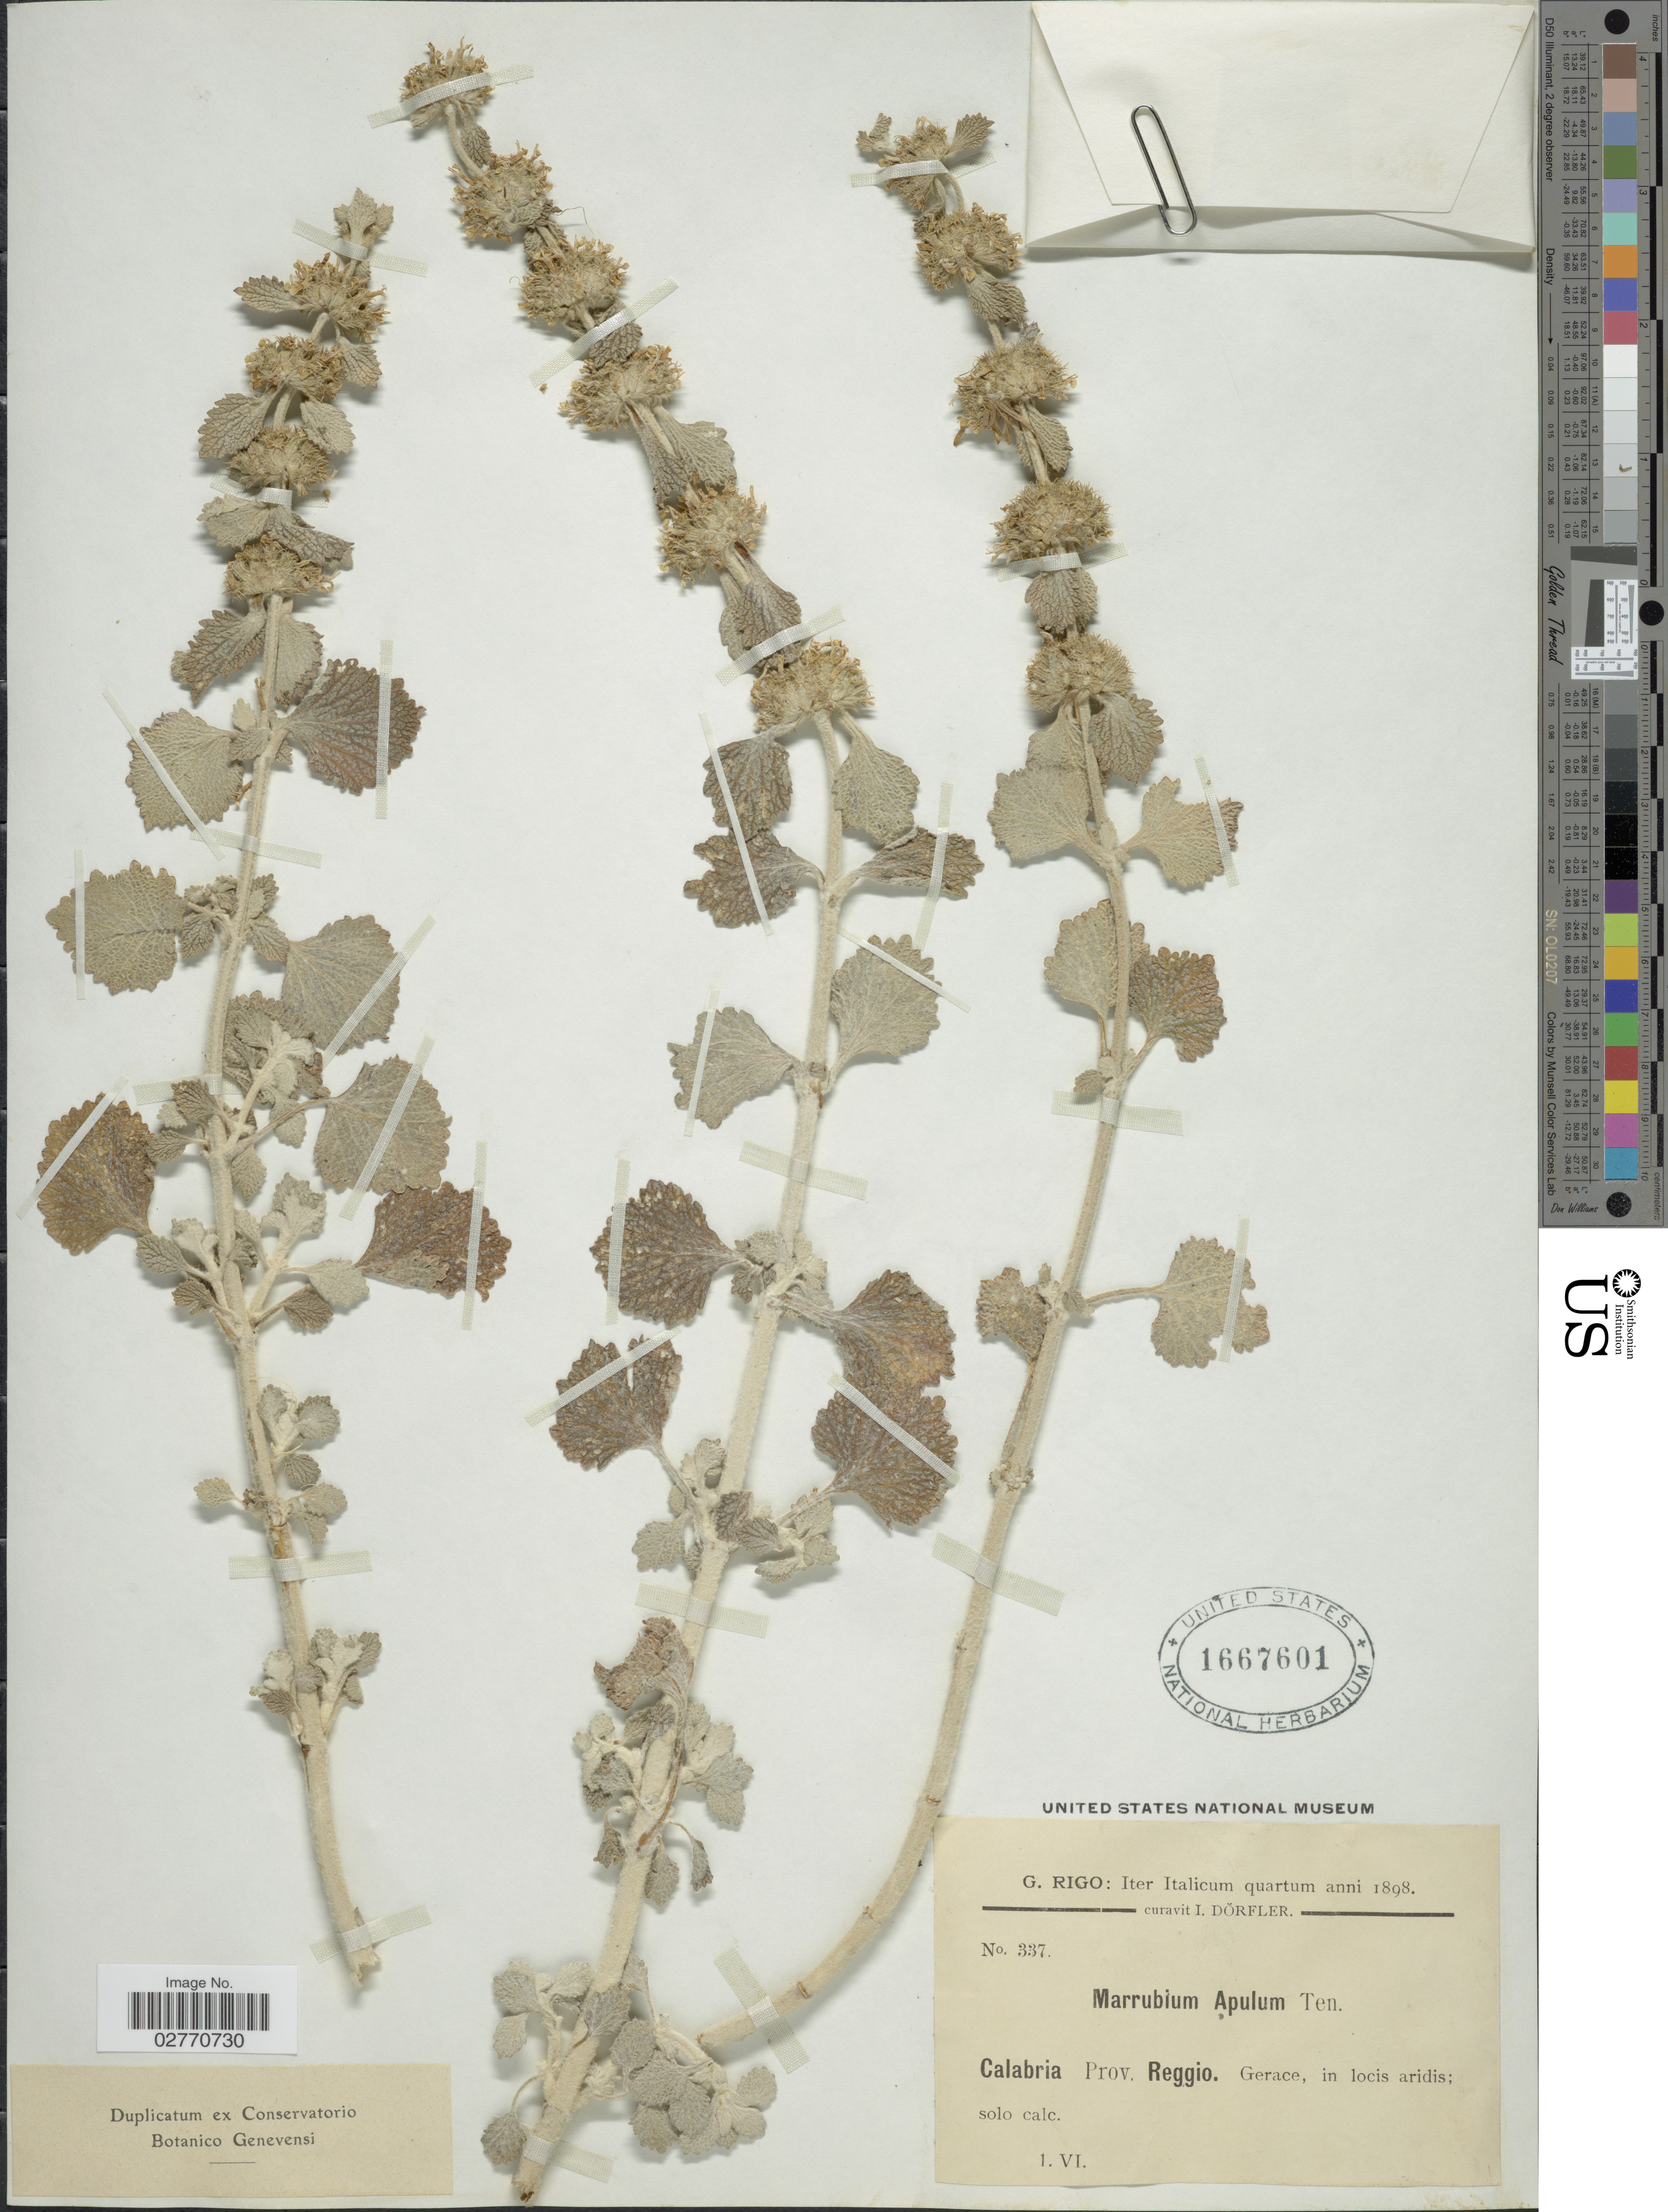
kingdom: Plantae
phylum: Tracheophyta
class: Magnoliopsida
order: Lamiales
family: Lamiaceae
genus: Marrubium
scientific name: Marrubium apulum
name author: Ten.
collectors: G. Rigo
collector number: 337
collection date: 1898-06-01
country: Italy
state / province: Calabria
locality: Prov. Reggio, Gerace, in locis aridis.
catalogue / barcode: US 1667601